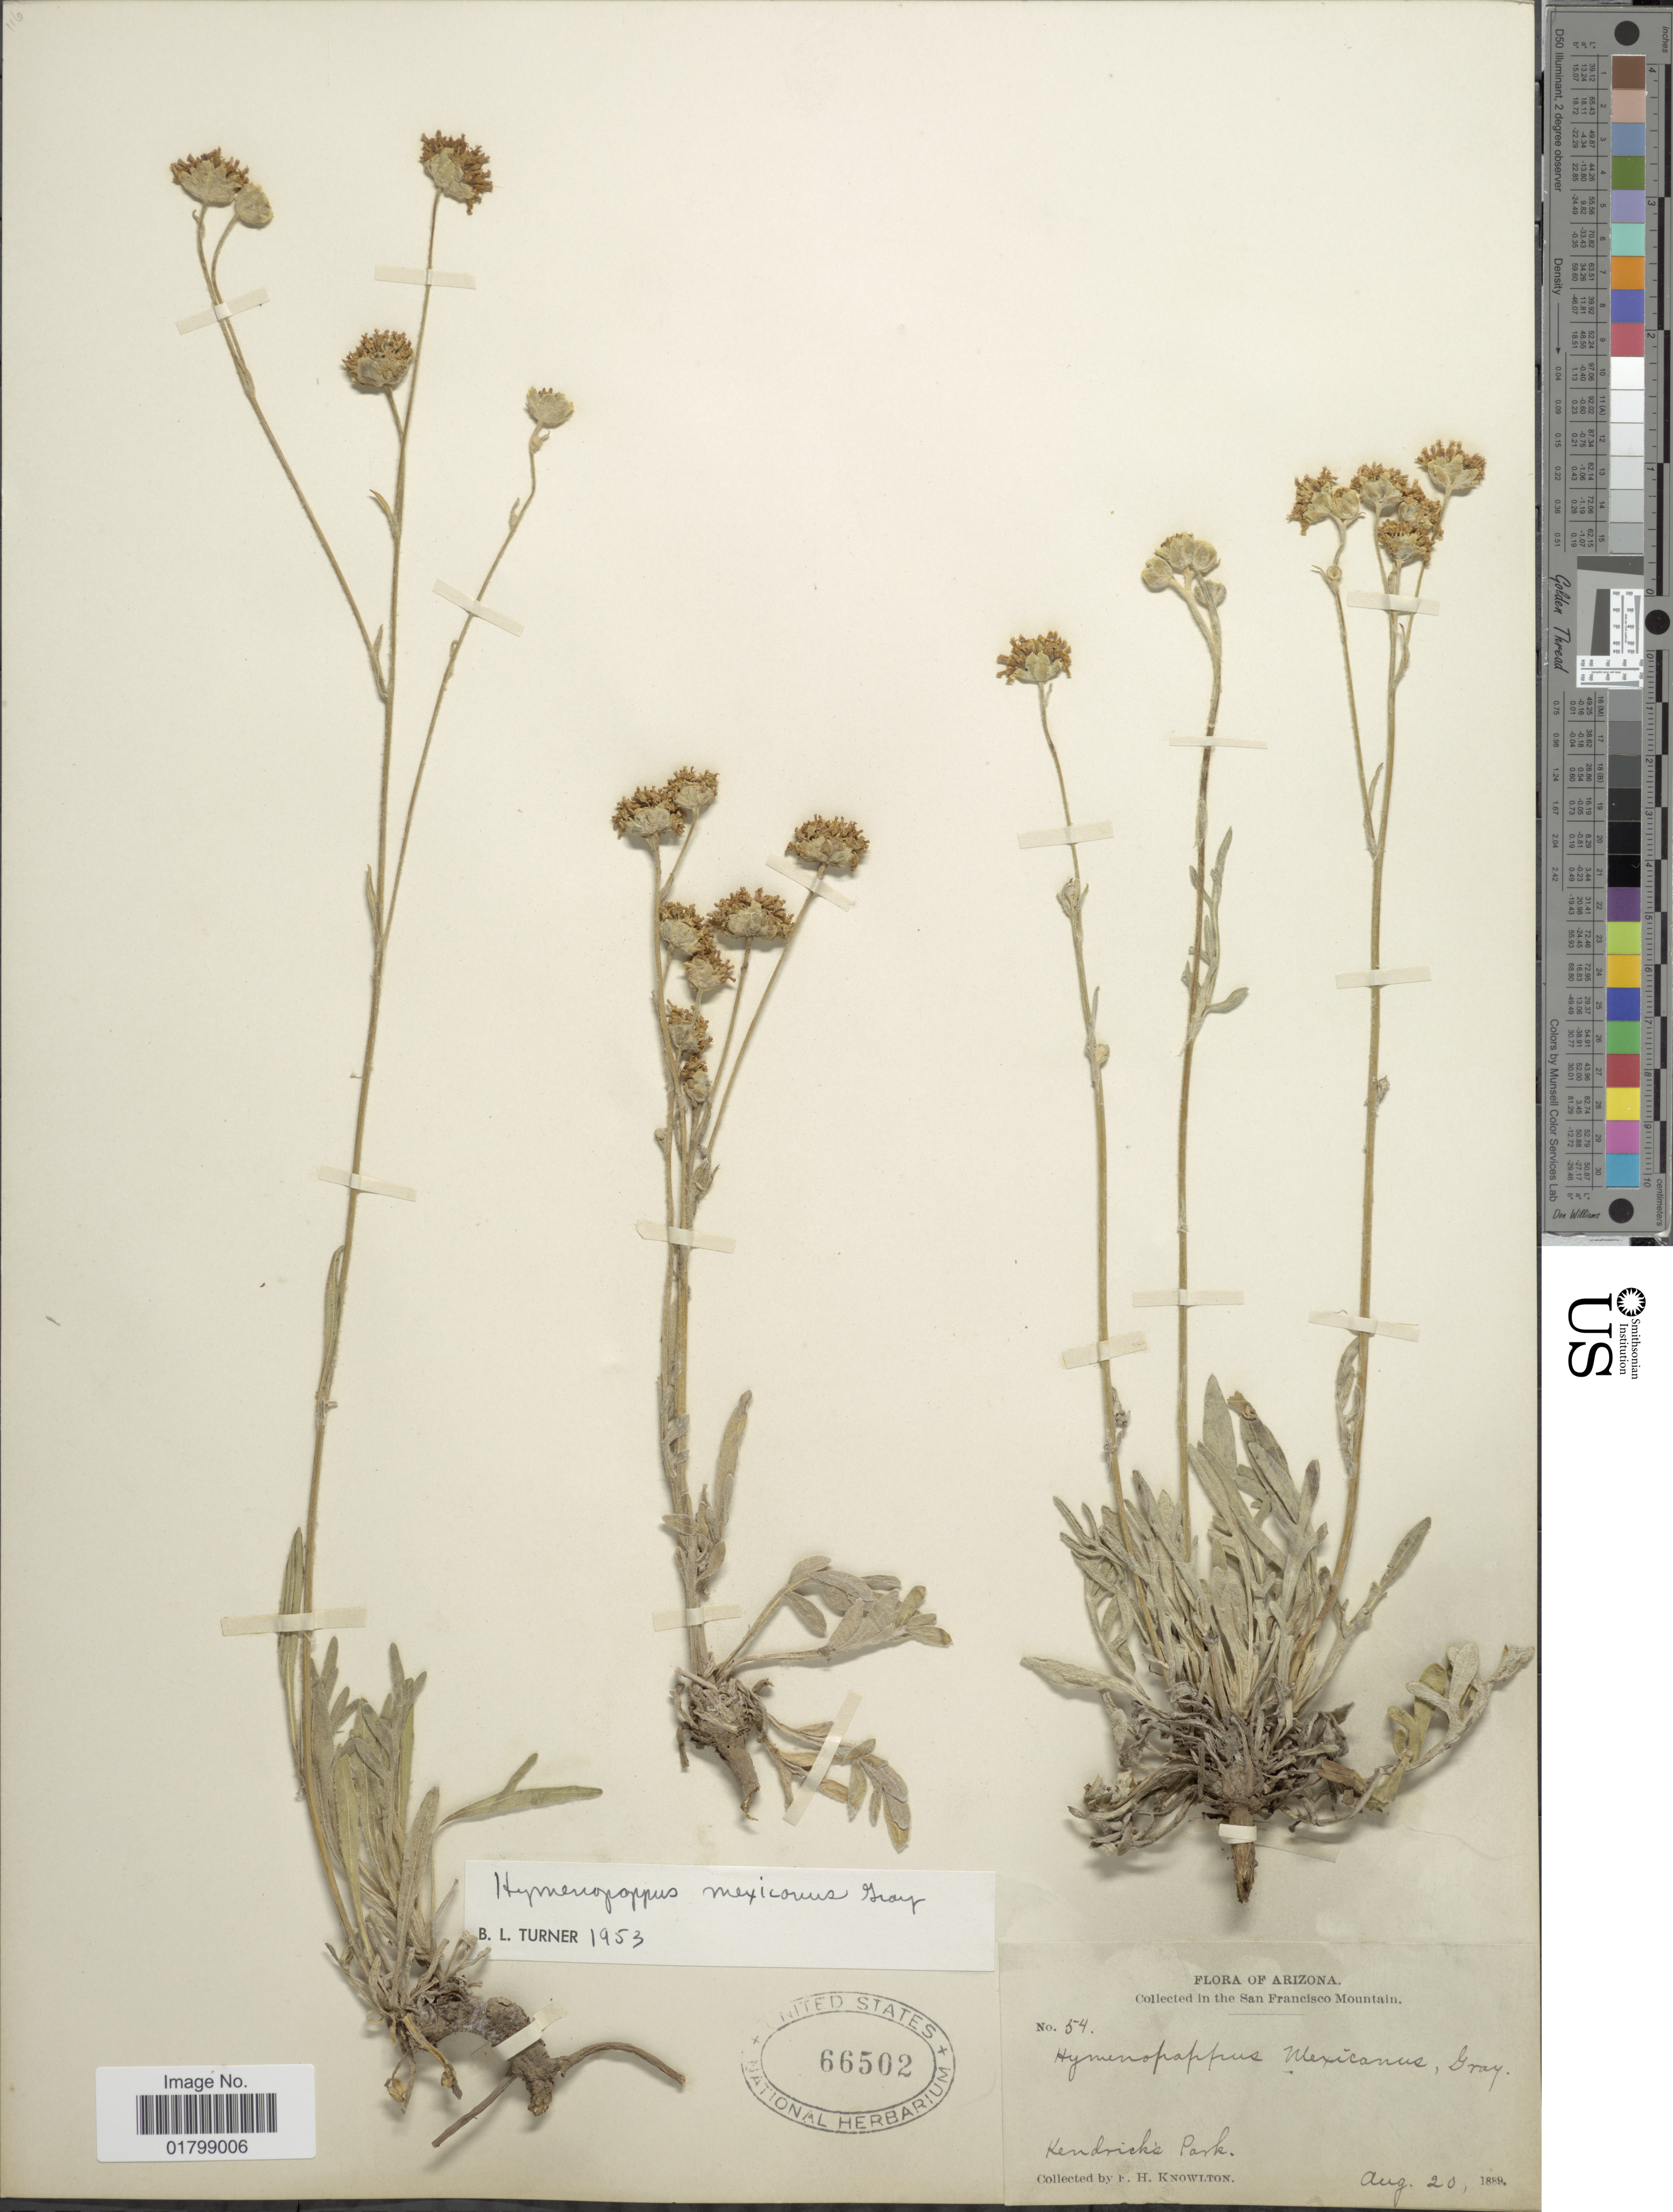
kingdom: Plantae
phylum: Tracheophyta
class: Magnoliopsida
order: Asterales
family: Asteraceae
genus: Hymenopappus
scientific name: Hymenopappus mexicanus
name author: A. Gray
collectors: F. H. Knowlton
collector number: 54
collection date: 1889-08-20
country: United States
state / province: Arizona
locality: San Francisco Mountain, Kendricks Park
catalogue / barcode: US 6502